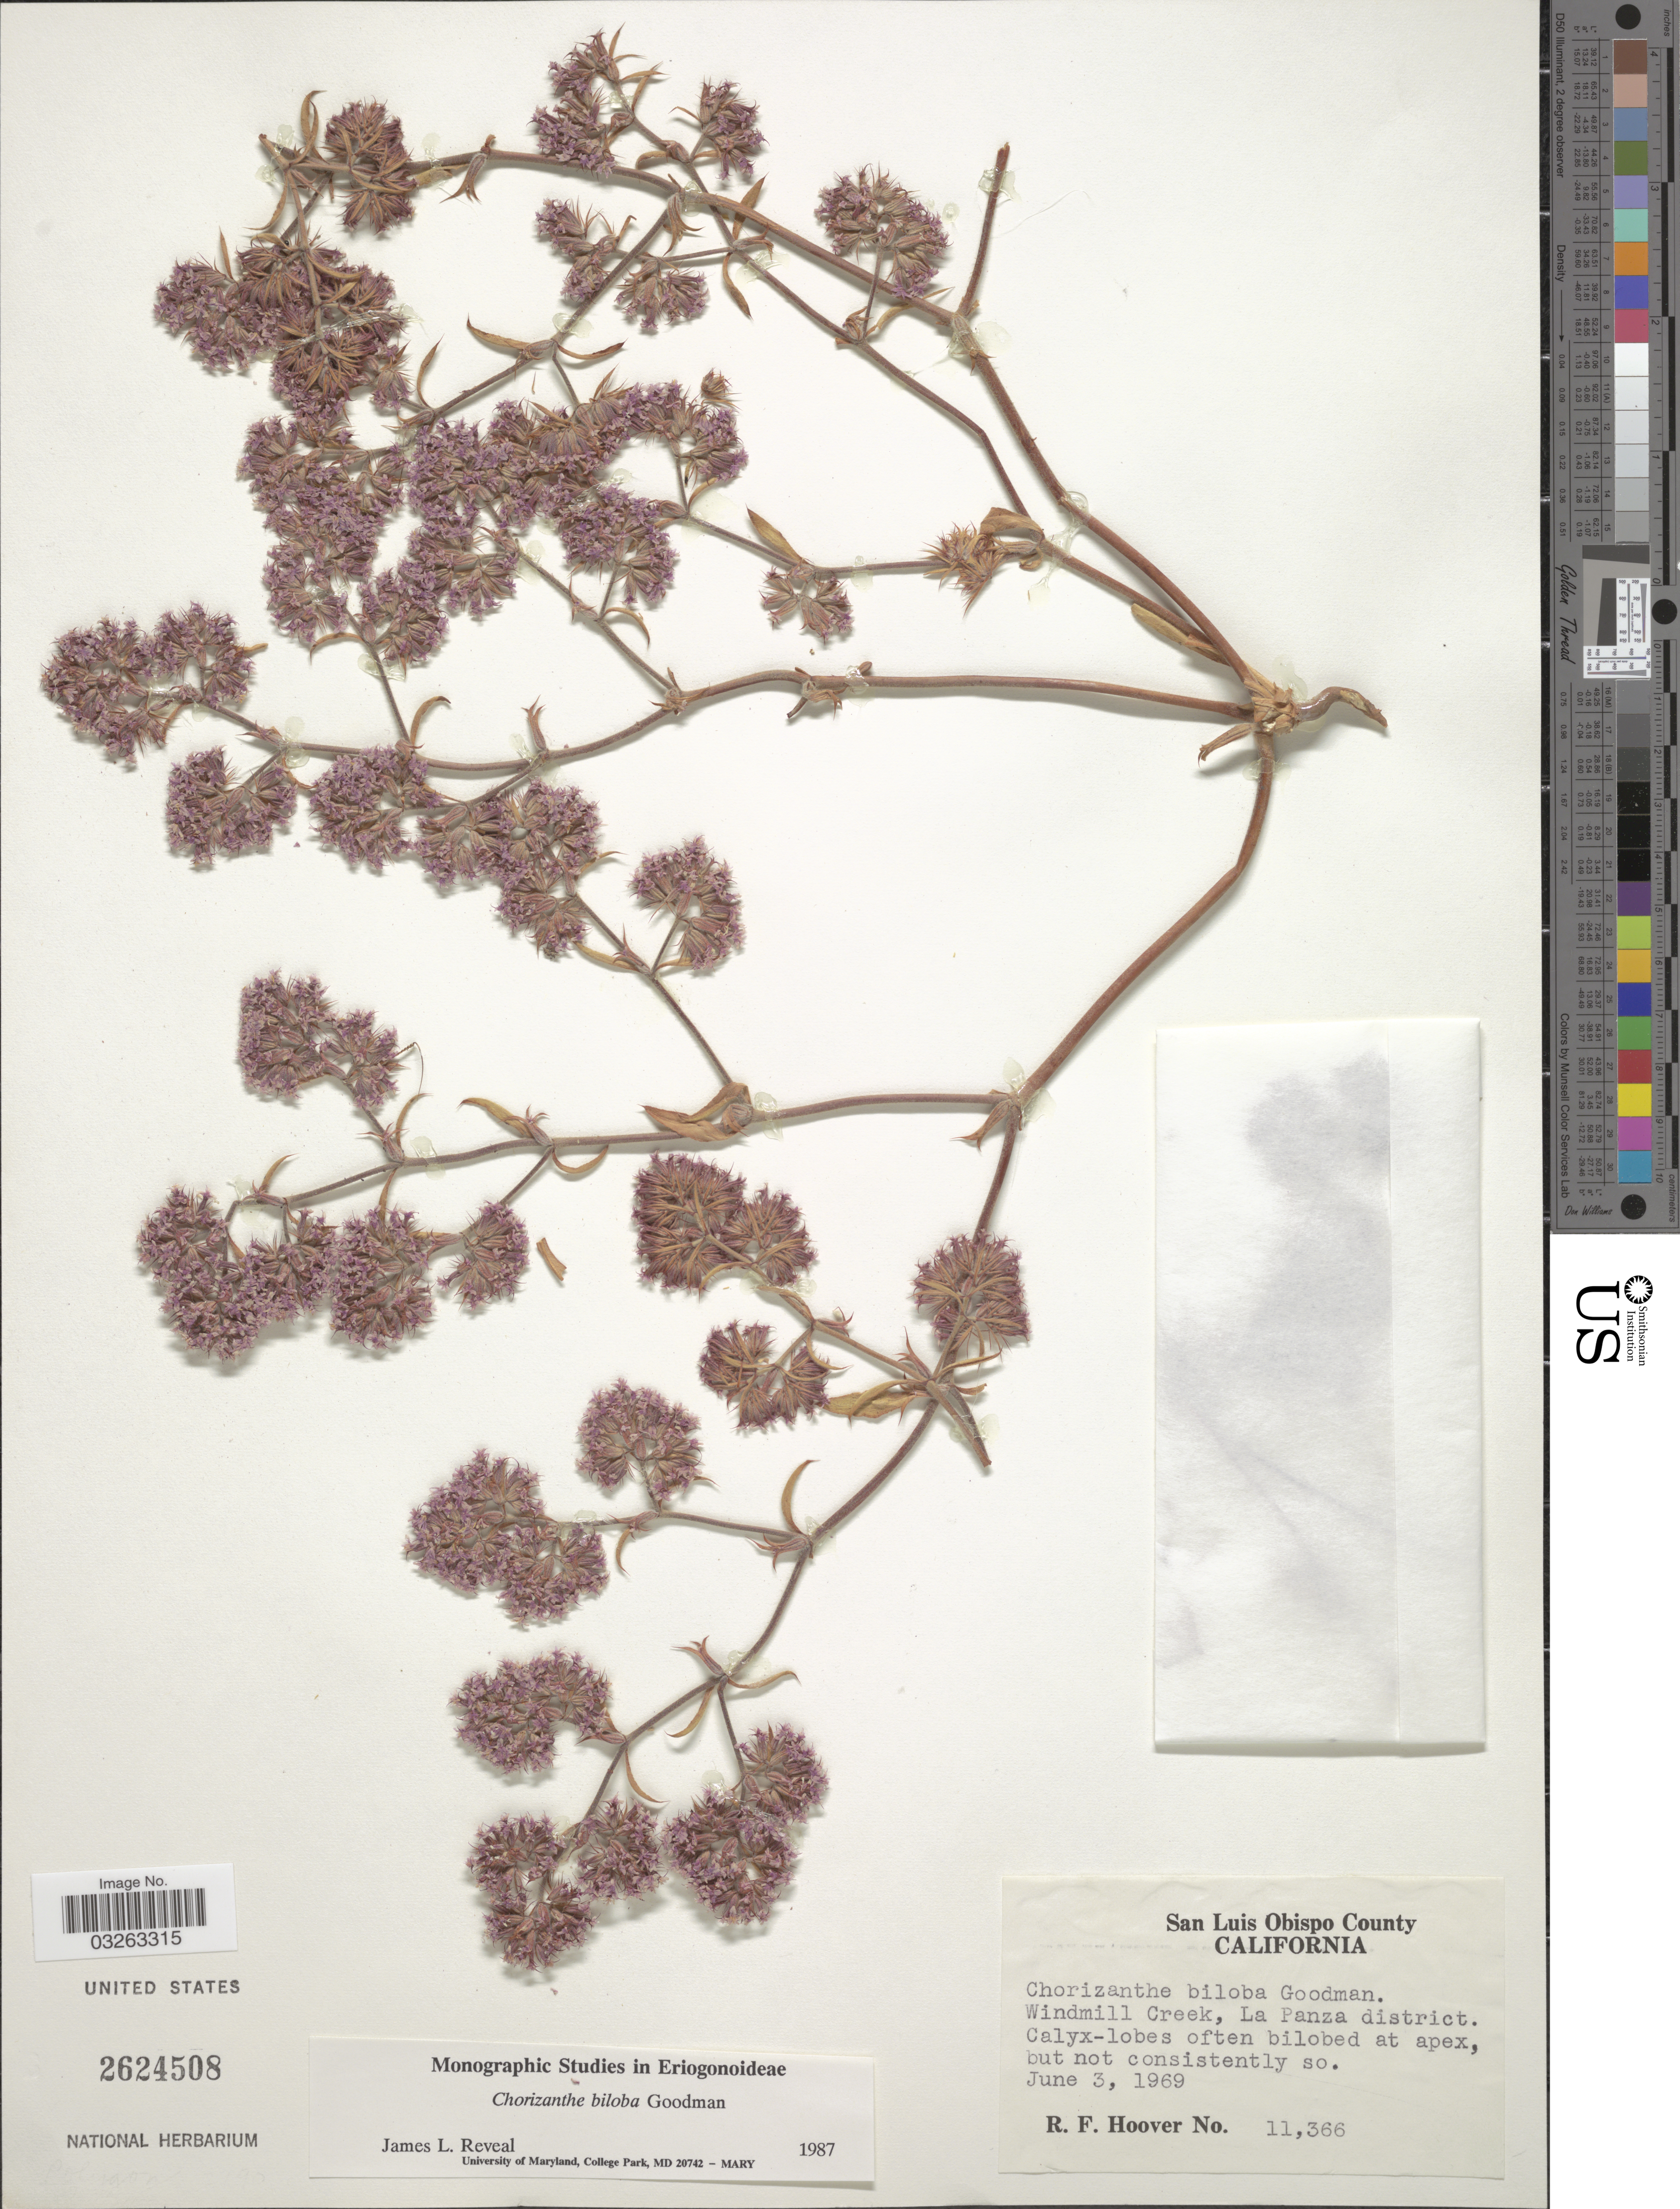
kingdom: Plantae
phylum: Tracheophyta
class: Magnoliopsida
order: Caryophyllales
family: Polygonaceae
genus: Chorizanthe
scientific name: Chorizanthe biloba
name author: Goodman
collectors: R. F. Hoover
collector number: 11366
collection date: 1969-06-03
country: United States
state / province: California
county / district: San Luis Obispo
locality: San Luis Obispo County. Windmill Creek, La Panza district.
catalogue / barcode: US 2624508